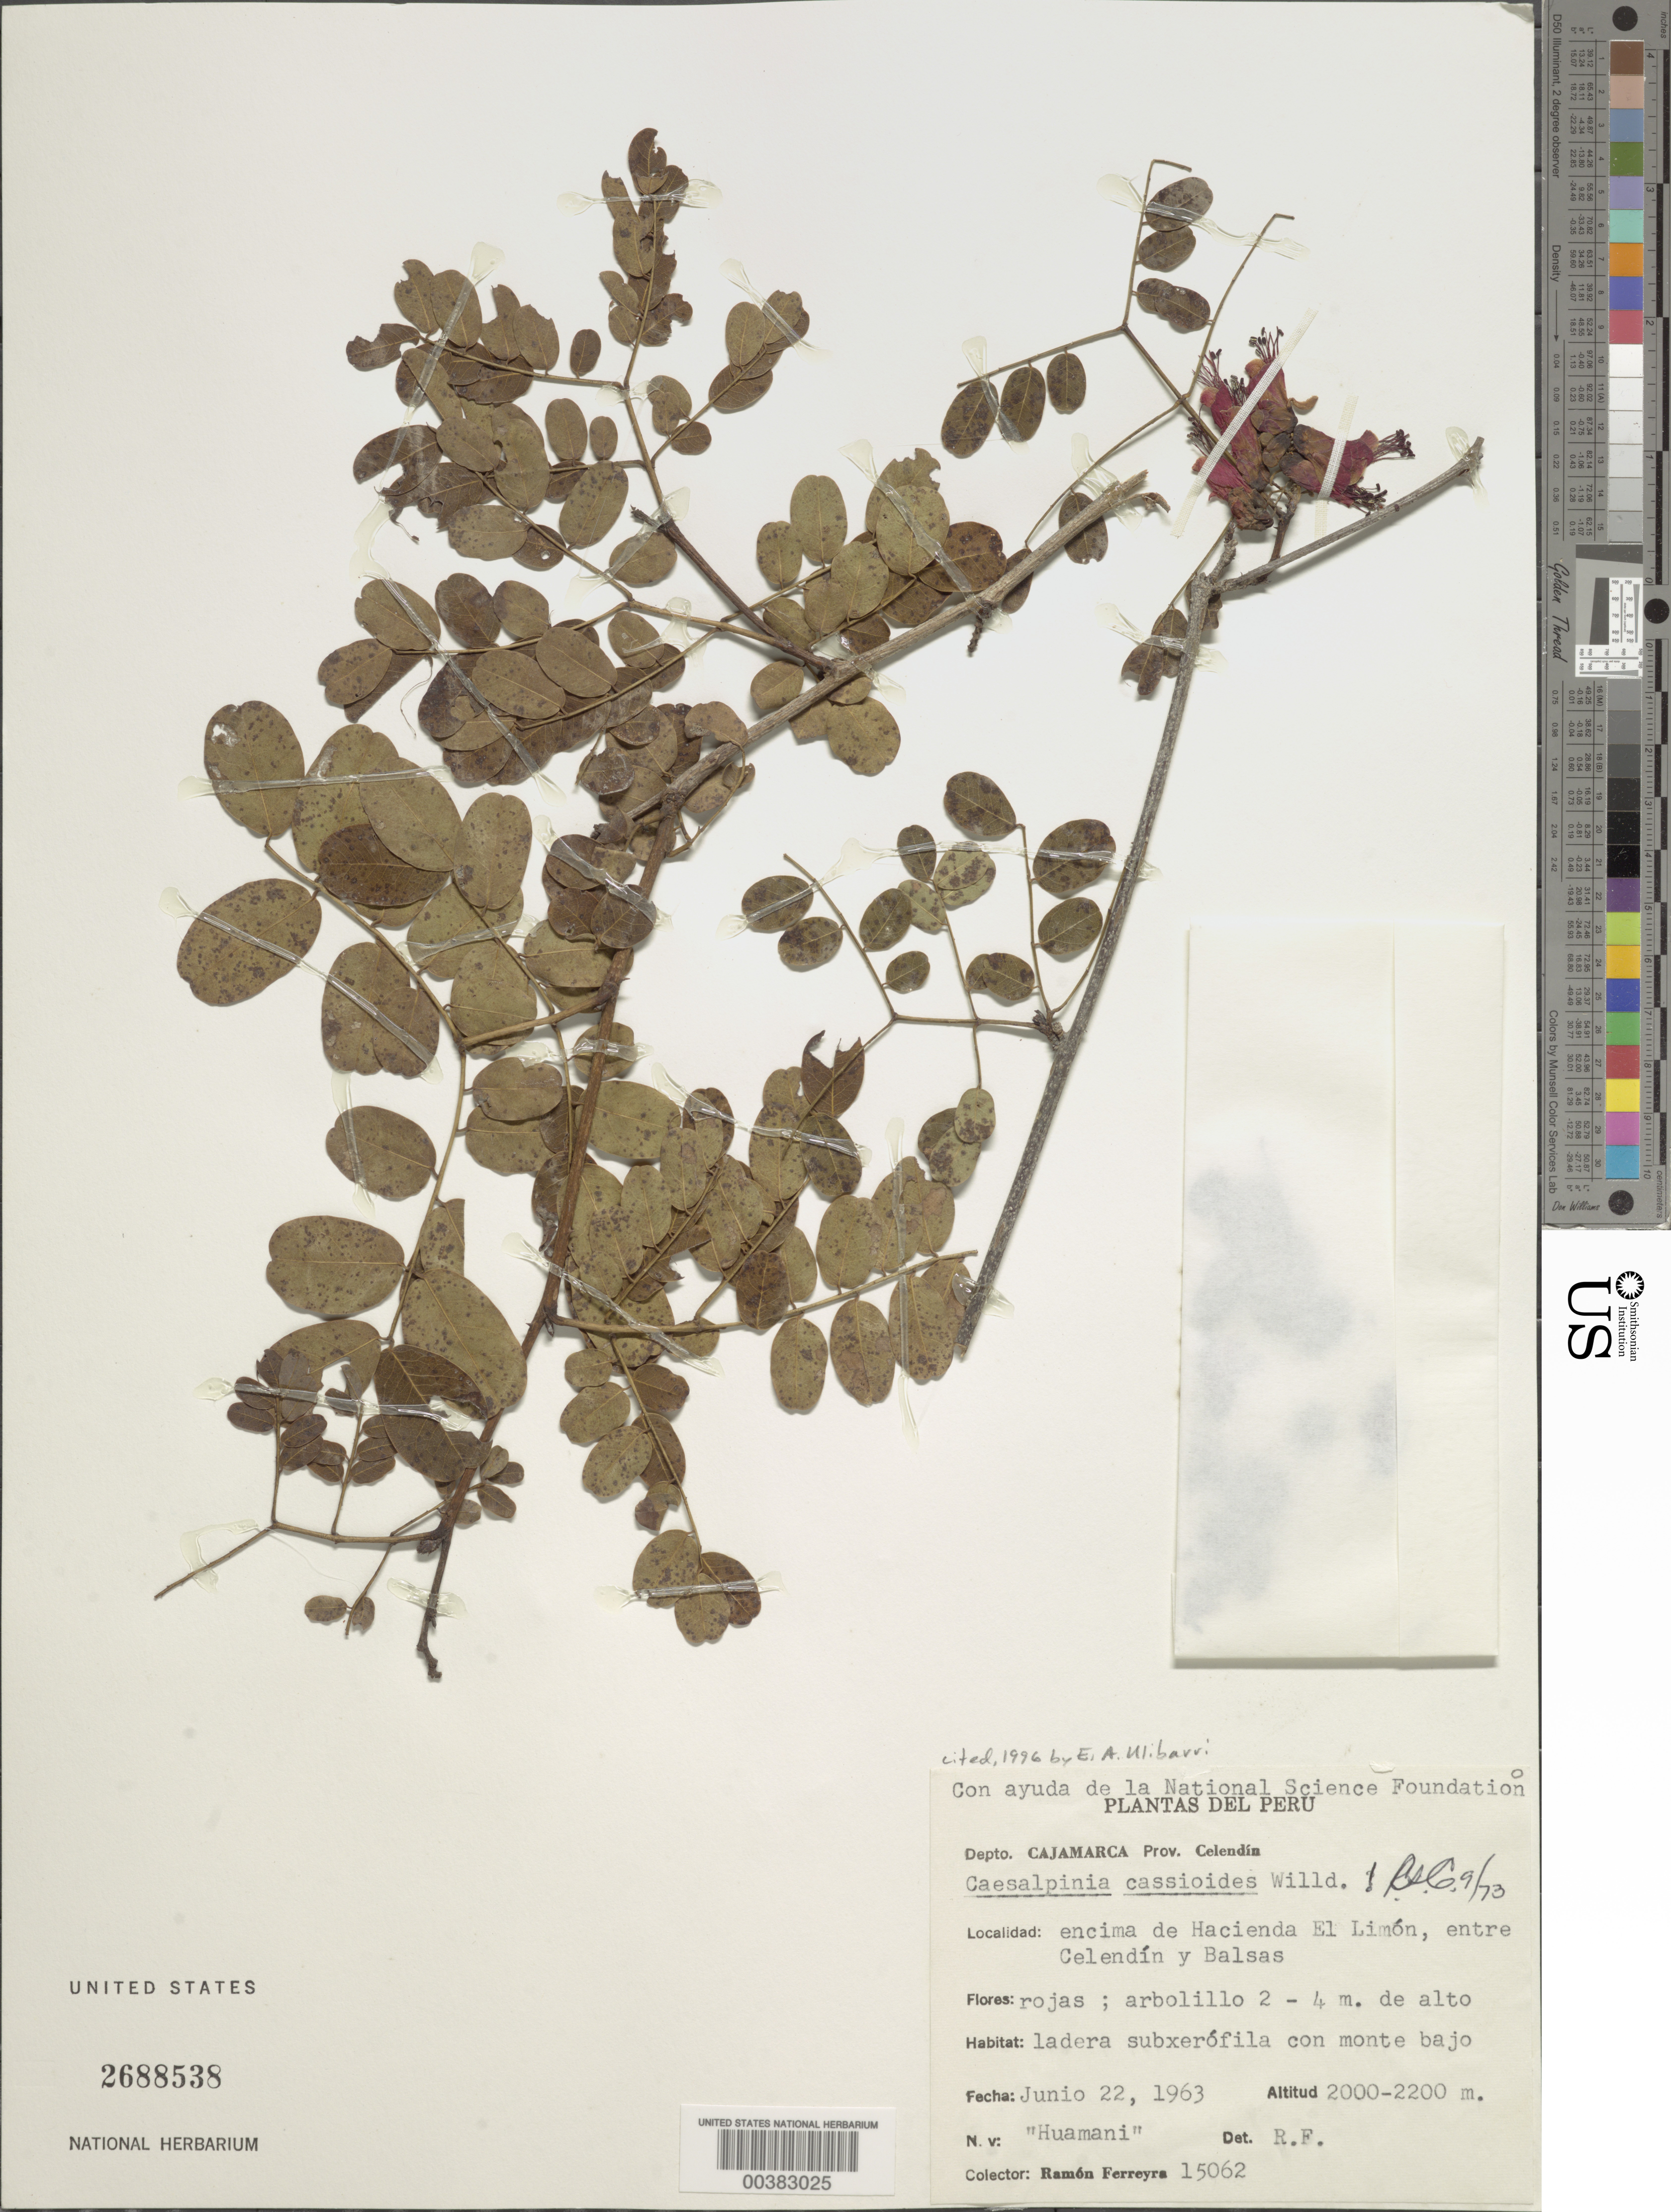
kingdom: Plantae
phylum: Tracheophyta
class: Magnoliopsida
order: Fabales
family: Fabaceae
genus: Caesalpinia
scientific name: Caesalpinia cassioides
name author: Willd.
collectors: R. A. Ferreyra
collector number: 15062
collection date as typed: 22 Jun 1963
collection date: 1963-06-22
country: Peru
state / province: Cajamarca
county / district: Celendín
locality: encima de Hacienda El Limón, entre Celendín y Balsas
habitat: Lader subxerfila con monte bajo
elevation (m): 2000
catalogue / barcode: US 2688538